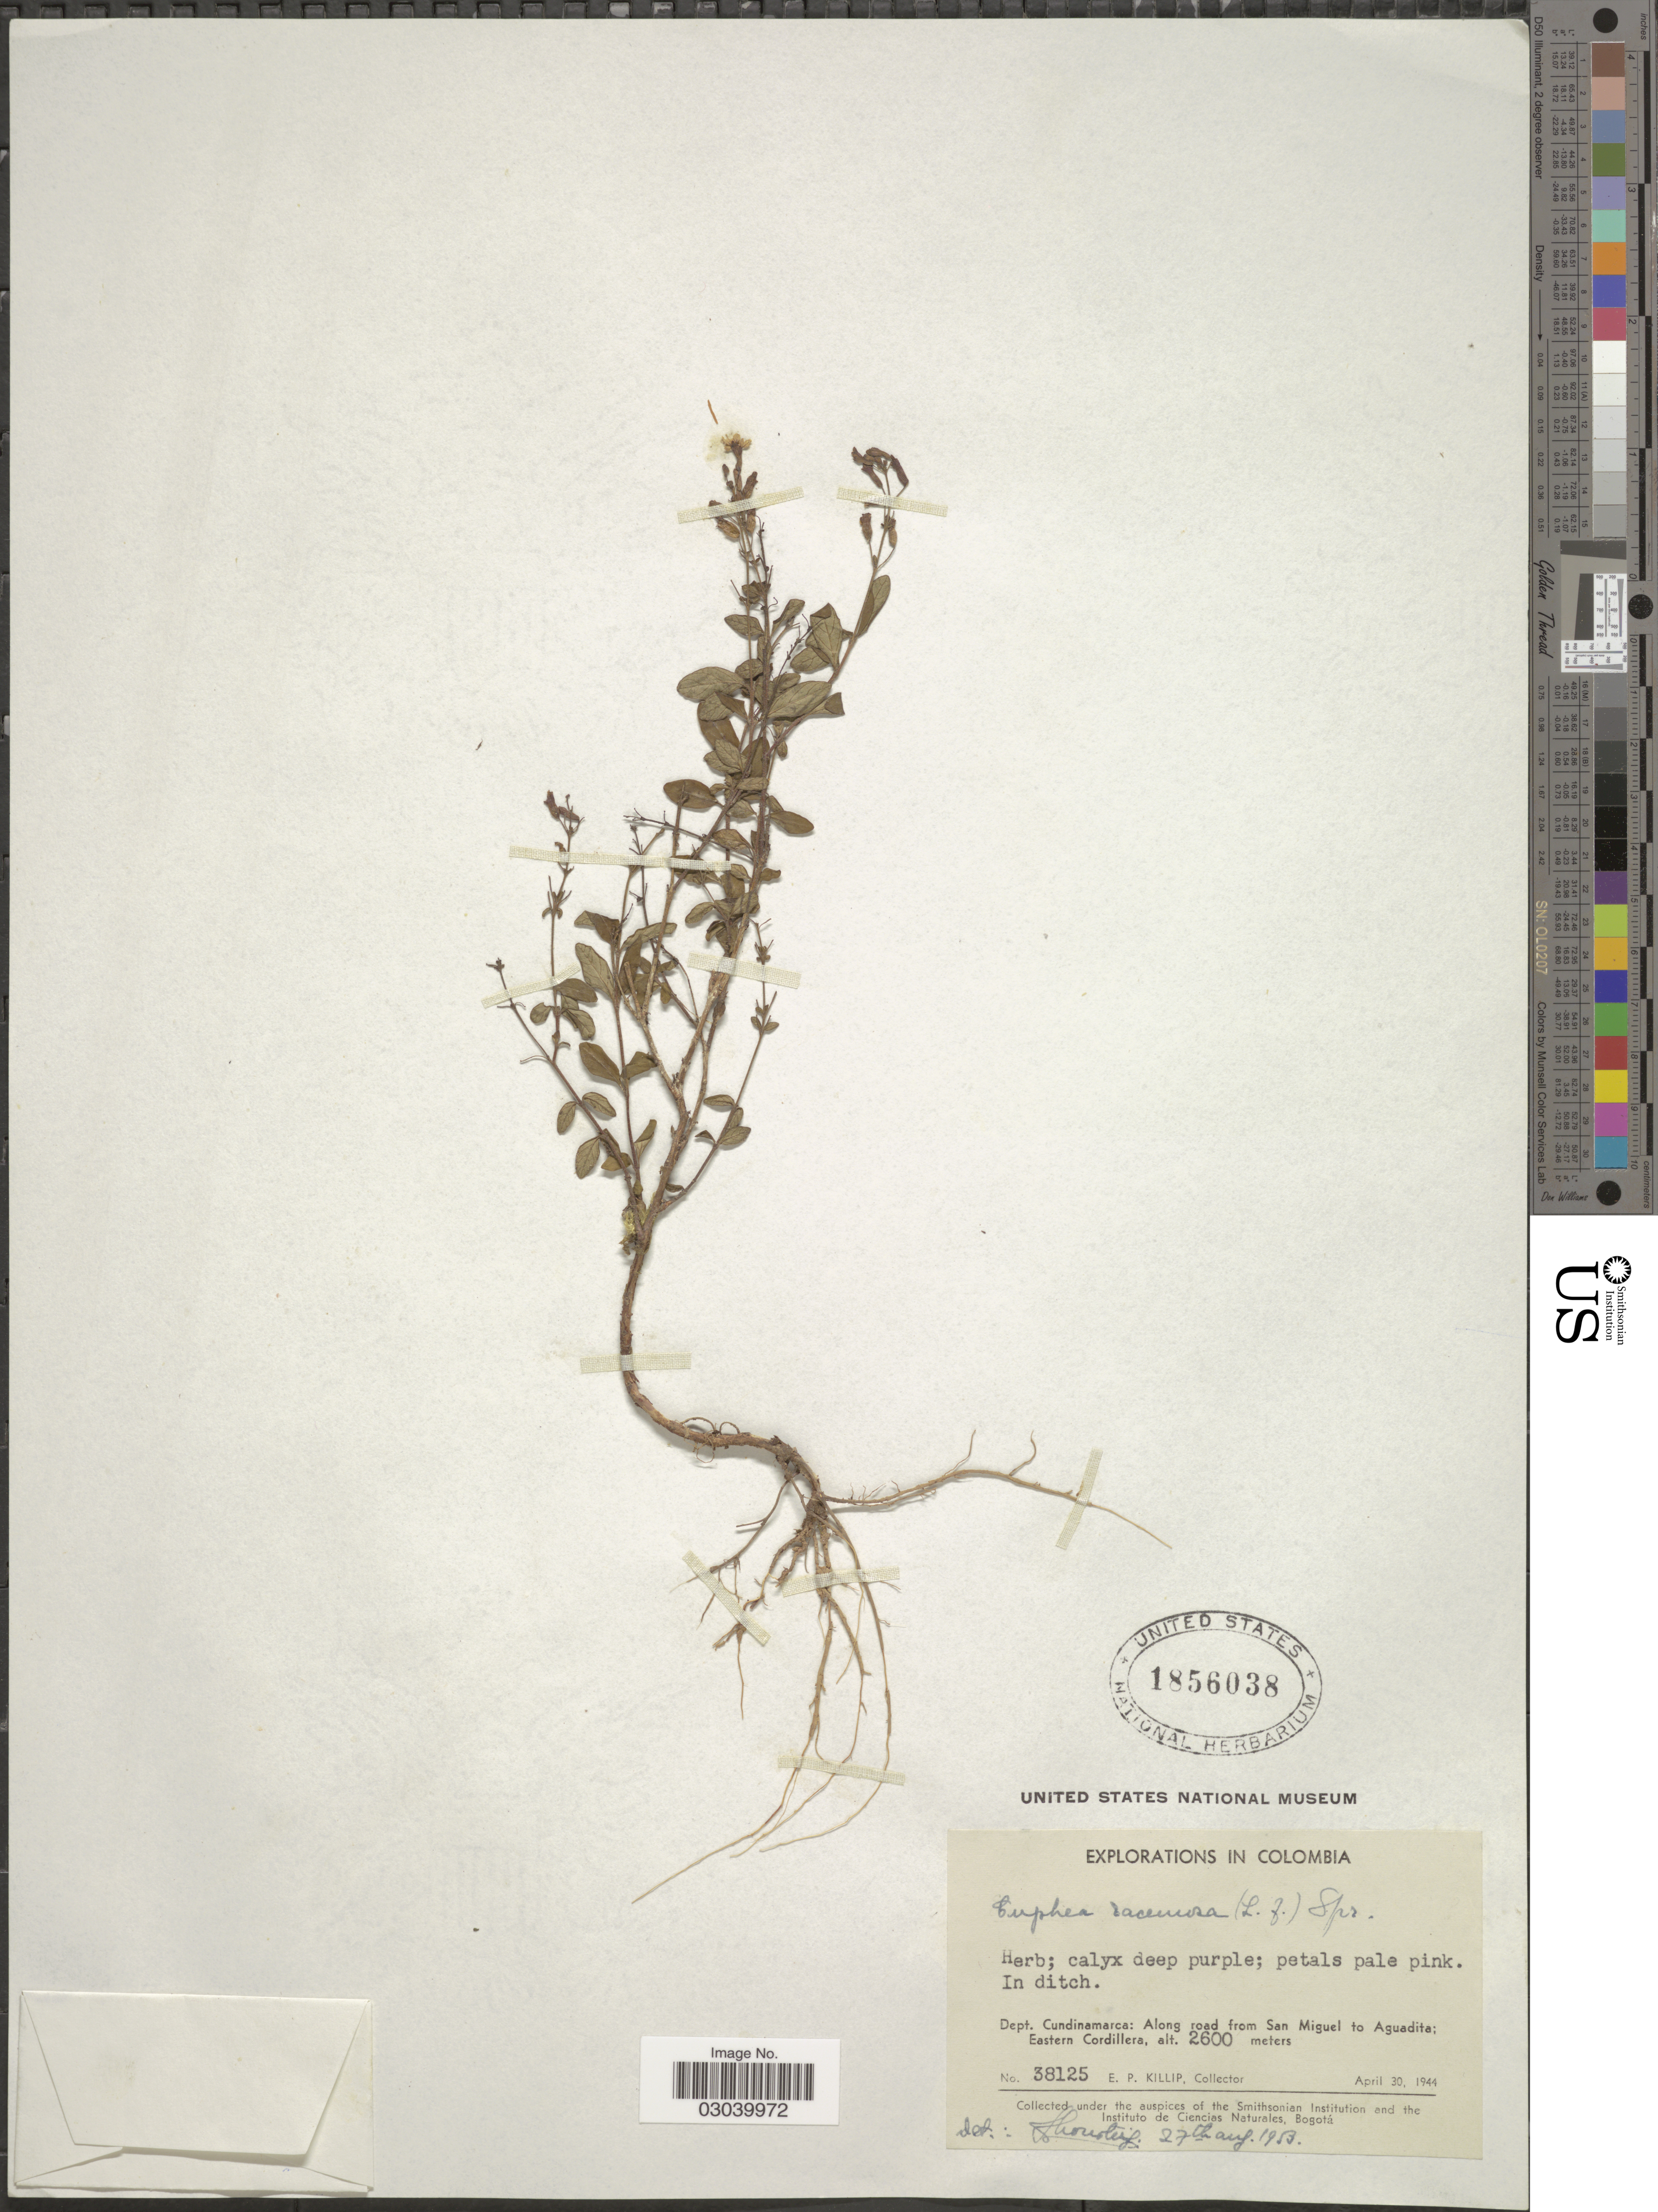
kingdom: Plantae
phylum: Tracheophyta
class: Magnoliopsida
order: Myrtales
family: Lythraceae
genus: Cuphea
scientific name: Cuphea racemosa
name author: (L. f.) Spreng.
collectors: E. P. Killip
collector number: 38125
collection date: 1944-04-30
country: Colombia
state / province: Cundinamarca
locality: Dept. Cundinamarca: Along road from San Miguel to Aguadita; Eastern Cordillera.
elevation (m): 2600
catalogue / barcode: US 1856038